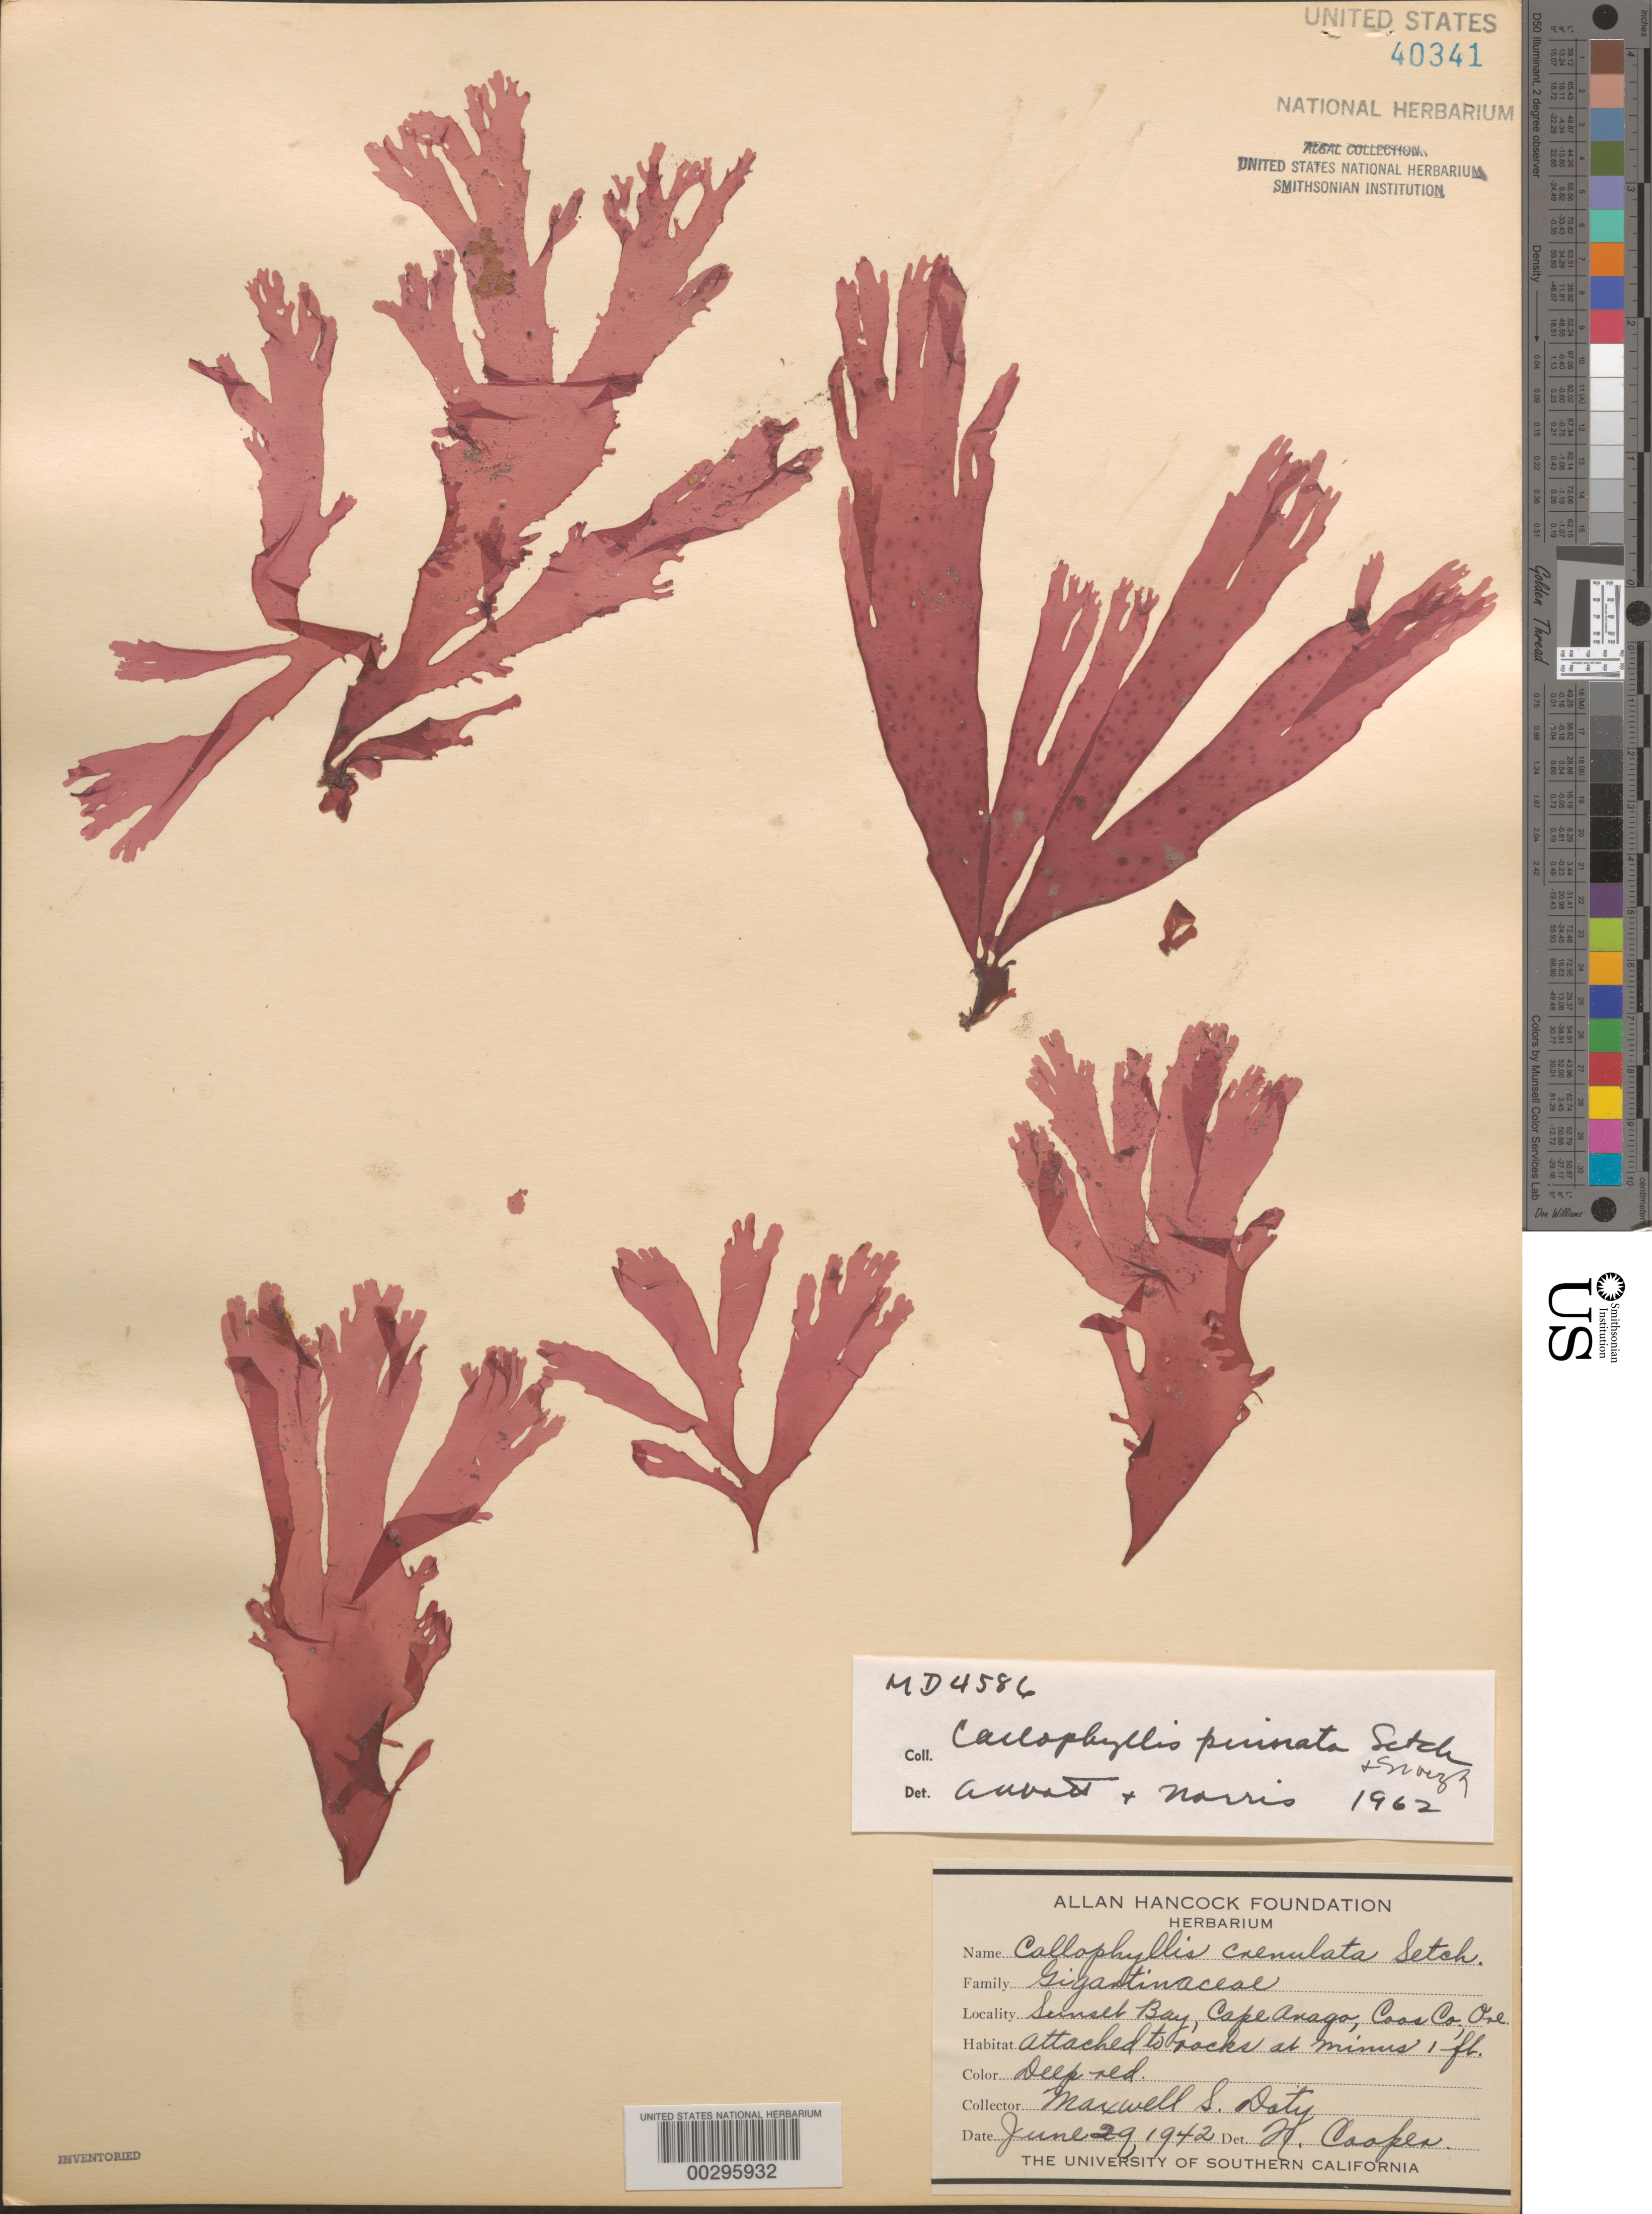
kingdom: Plantae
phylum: Rhodophyta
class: Florideophyceae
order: Gigartinales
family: Kallymeniaceae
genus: Callophyllis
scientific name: Callophyllis pinnata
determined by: Abbott, I. A.; Norris, R. E.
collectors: M. S. Doty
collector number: MSD 4586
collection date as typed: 29 Jun 1942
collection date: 1942-06-29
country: United States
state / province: Oregon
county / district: Coos County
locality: Sunset Bay, Cape Arago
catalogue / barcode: US 40341